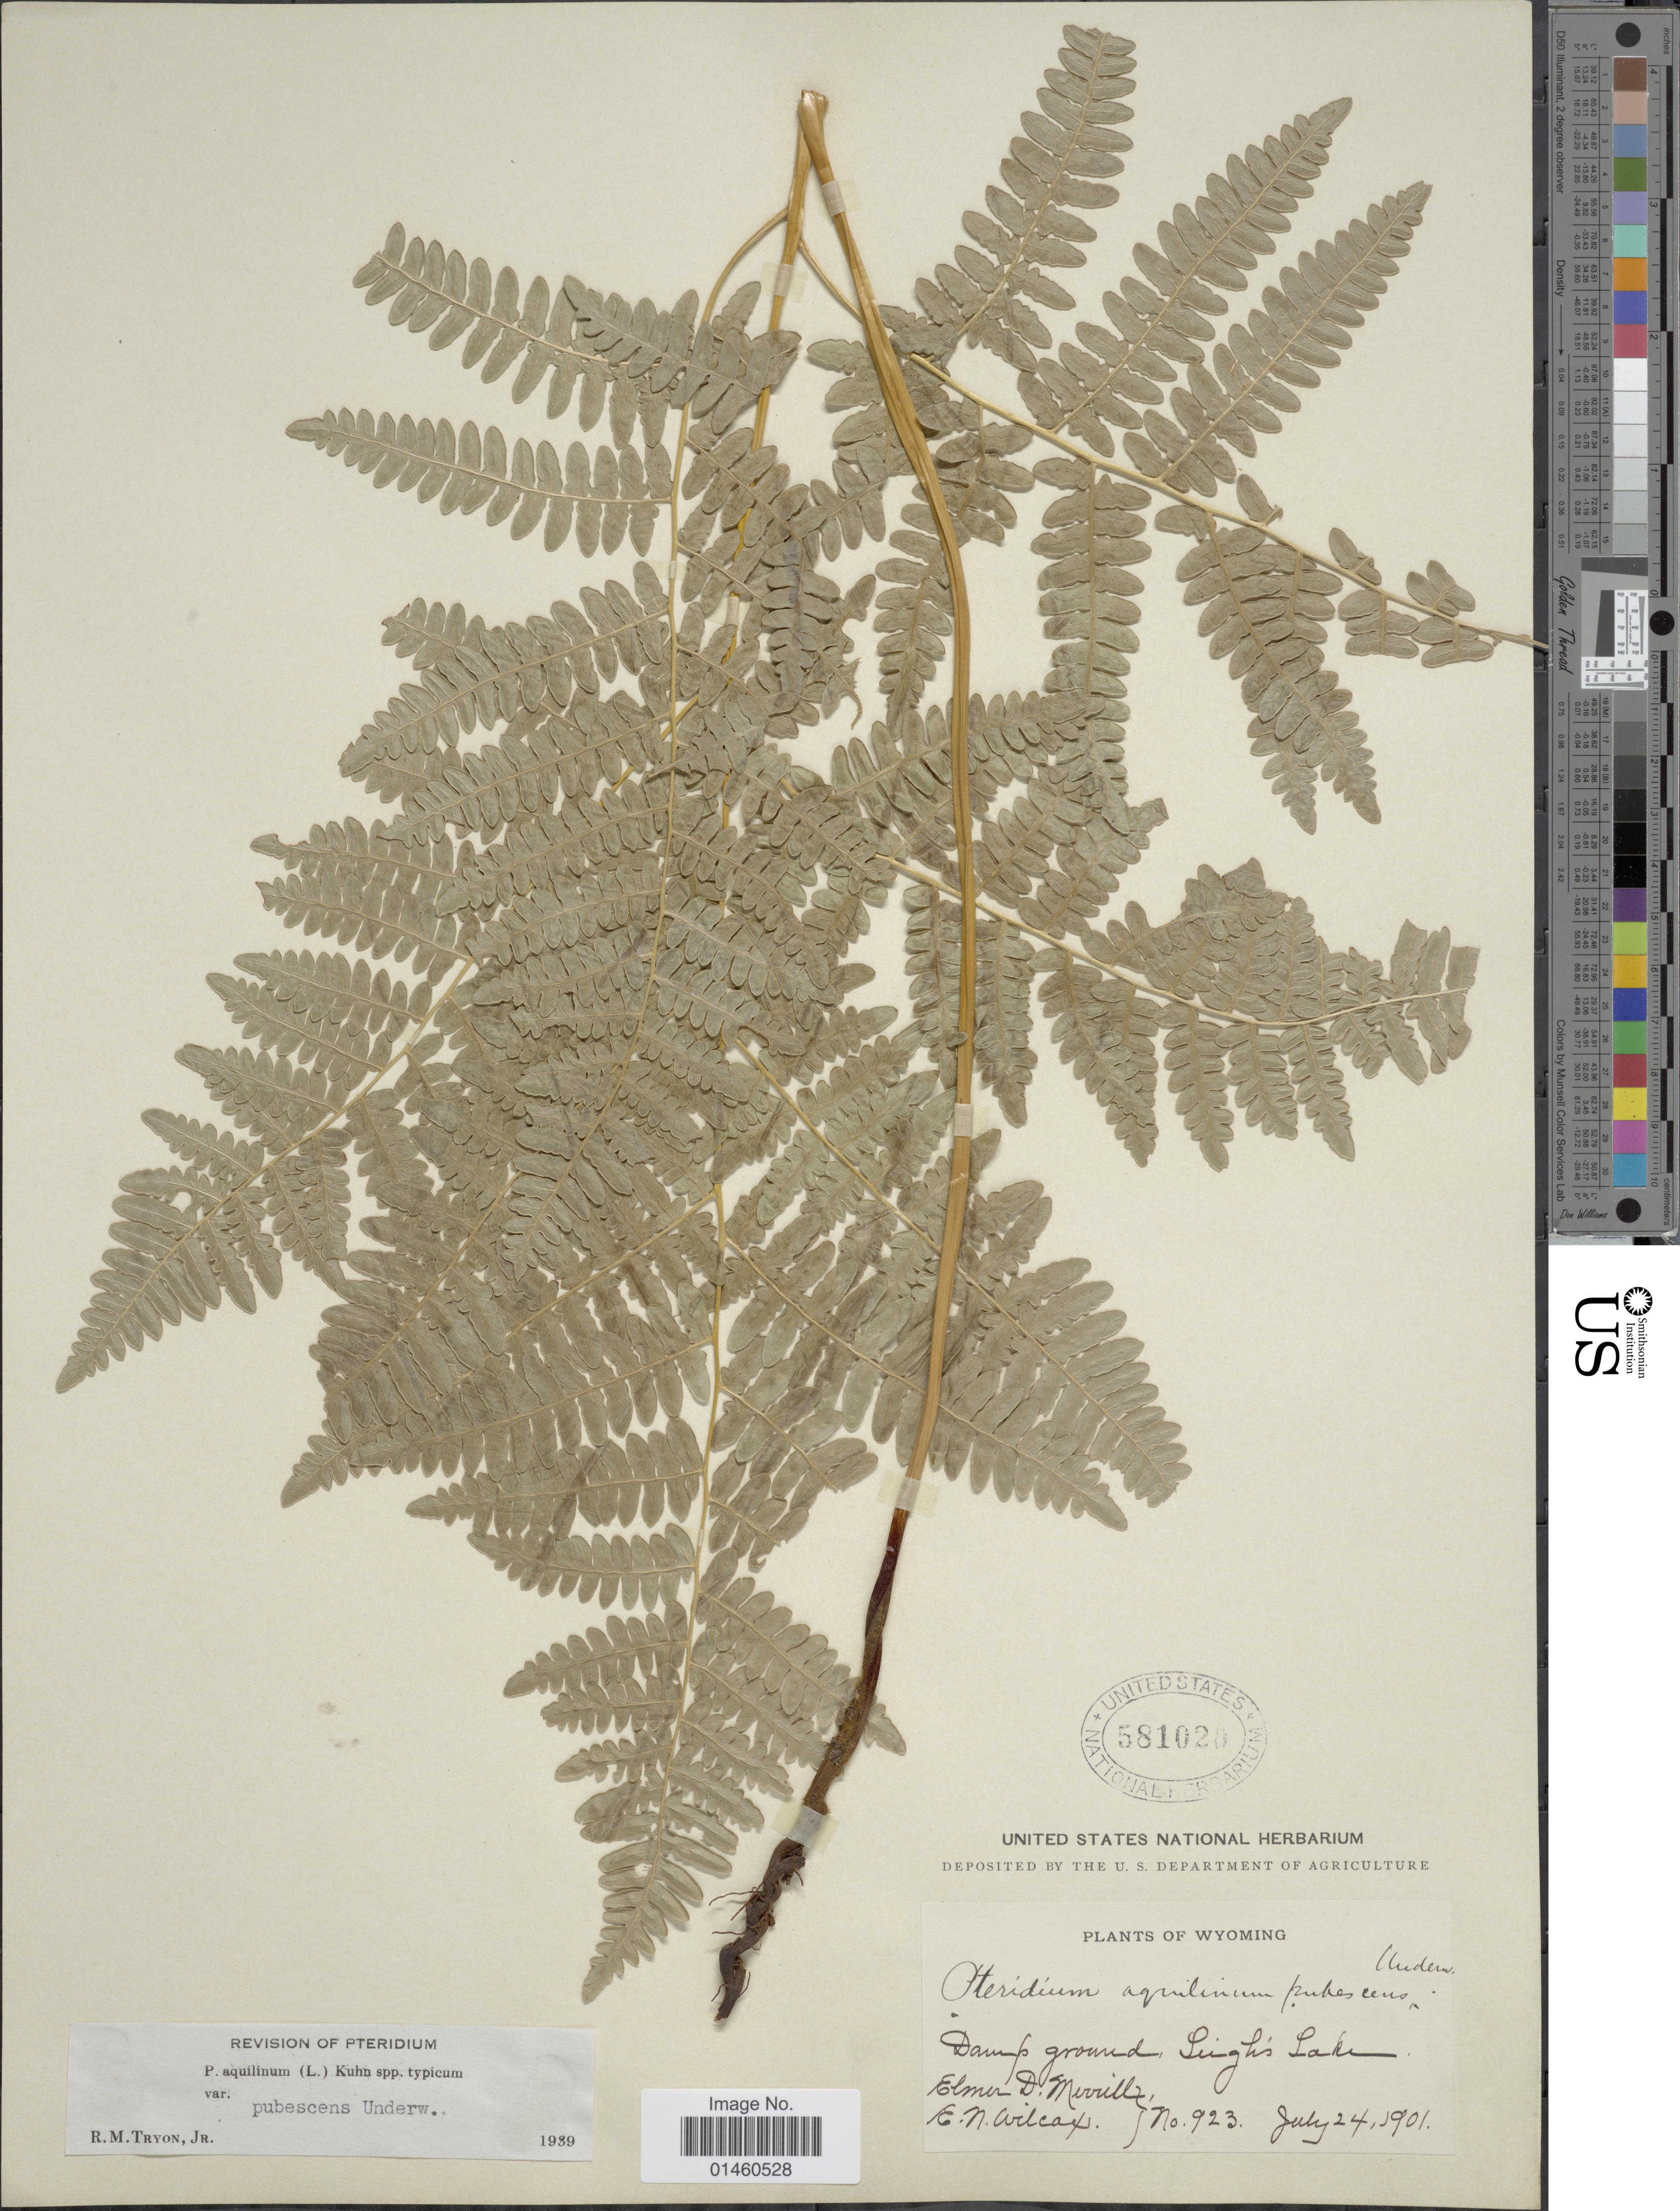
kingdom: Plantae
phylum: Tracheophyta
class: Polypodiopsida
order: Polypodiales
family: Dennstaedtiaceae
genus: Pteridium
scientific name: Pteridium pubescens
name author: (Underw.) Christenh.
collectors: E. D. Merrill & E. Wilcox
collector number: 923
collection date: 1901-07-24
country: United States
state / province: Wyoming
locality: Damp ground, Leigh's Lake.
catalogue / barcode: US 581020